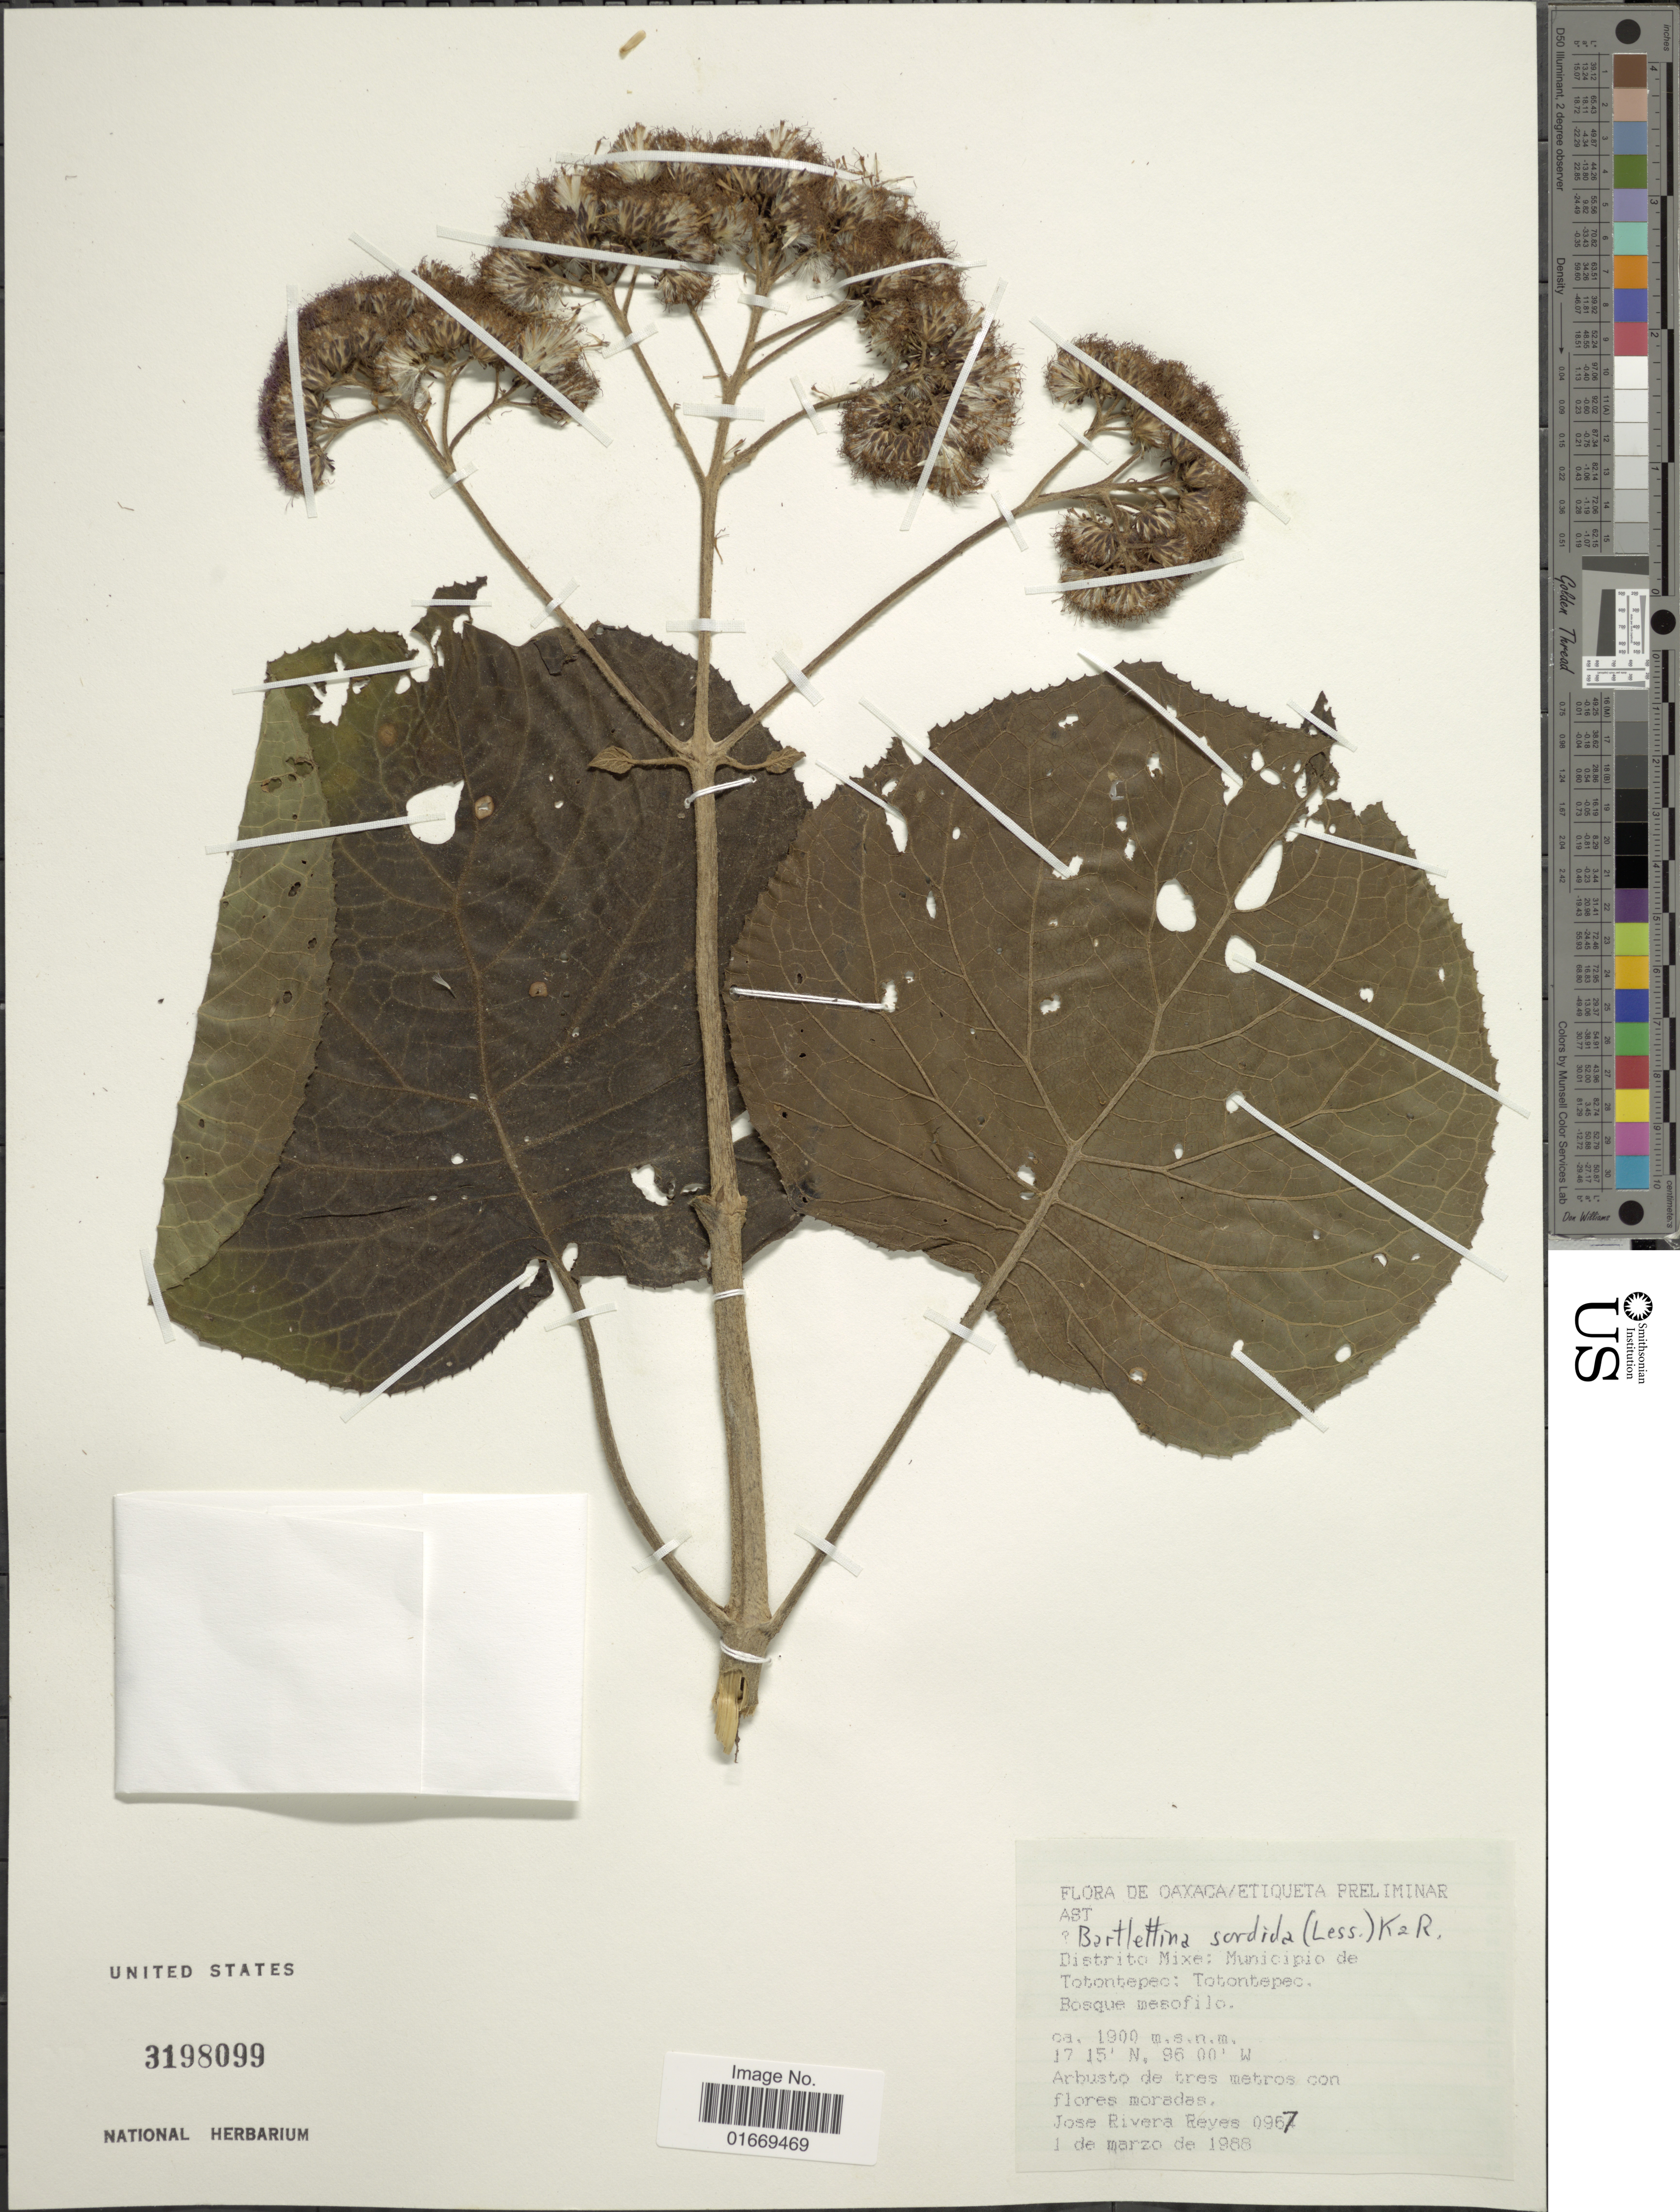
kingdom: Plantae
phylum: Tracheophyta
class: Magnoliopsida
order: Asterales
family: Asteraceae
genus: Bartlettina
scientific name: Bartlettina sordida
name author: (Less.) R.M. King & H. Rob.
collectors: J. Reyes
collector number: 0967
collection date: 1988-03-01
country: Mexico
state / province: Oaxaca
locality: Distrito MIxe: Municipio de Totontepec: Totontepec. Bosque mesofilo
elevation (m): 1900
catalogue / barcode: US 3198099